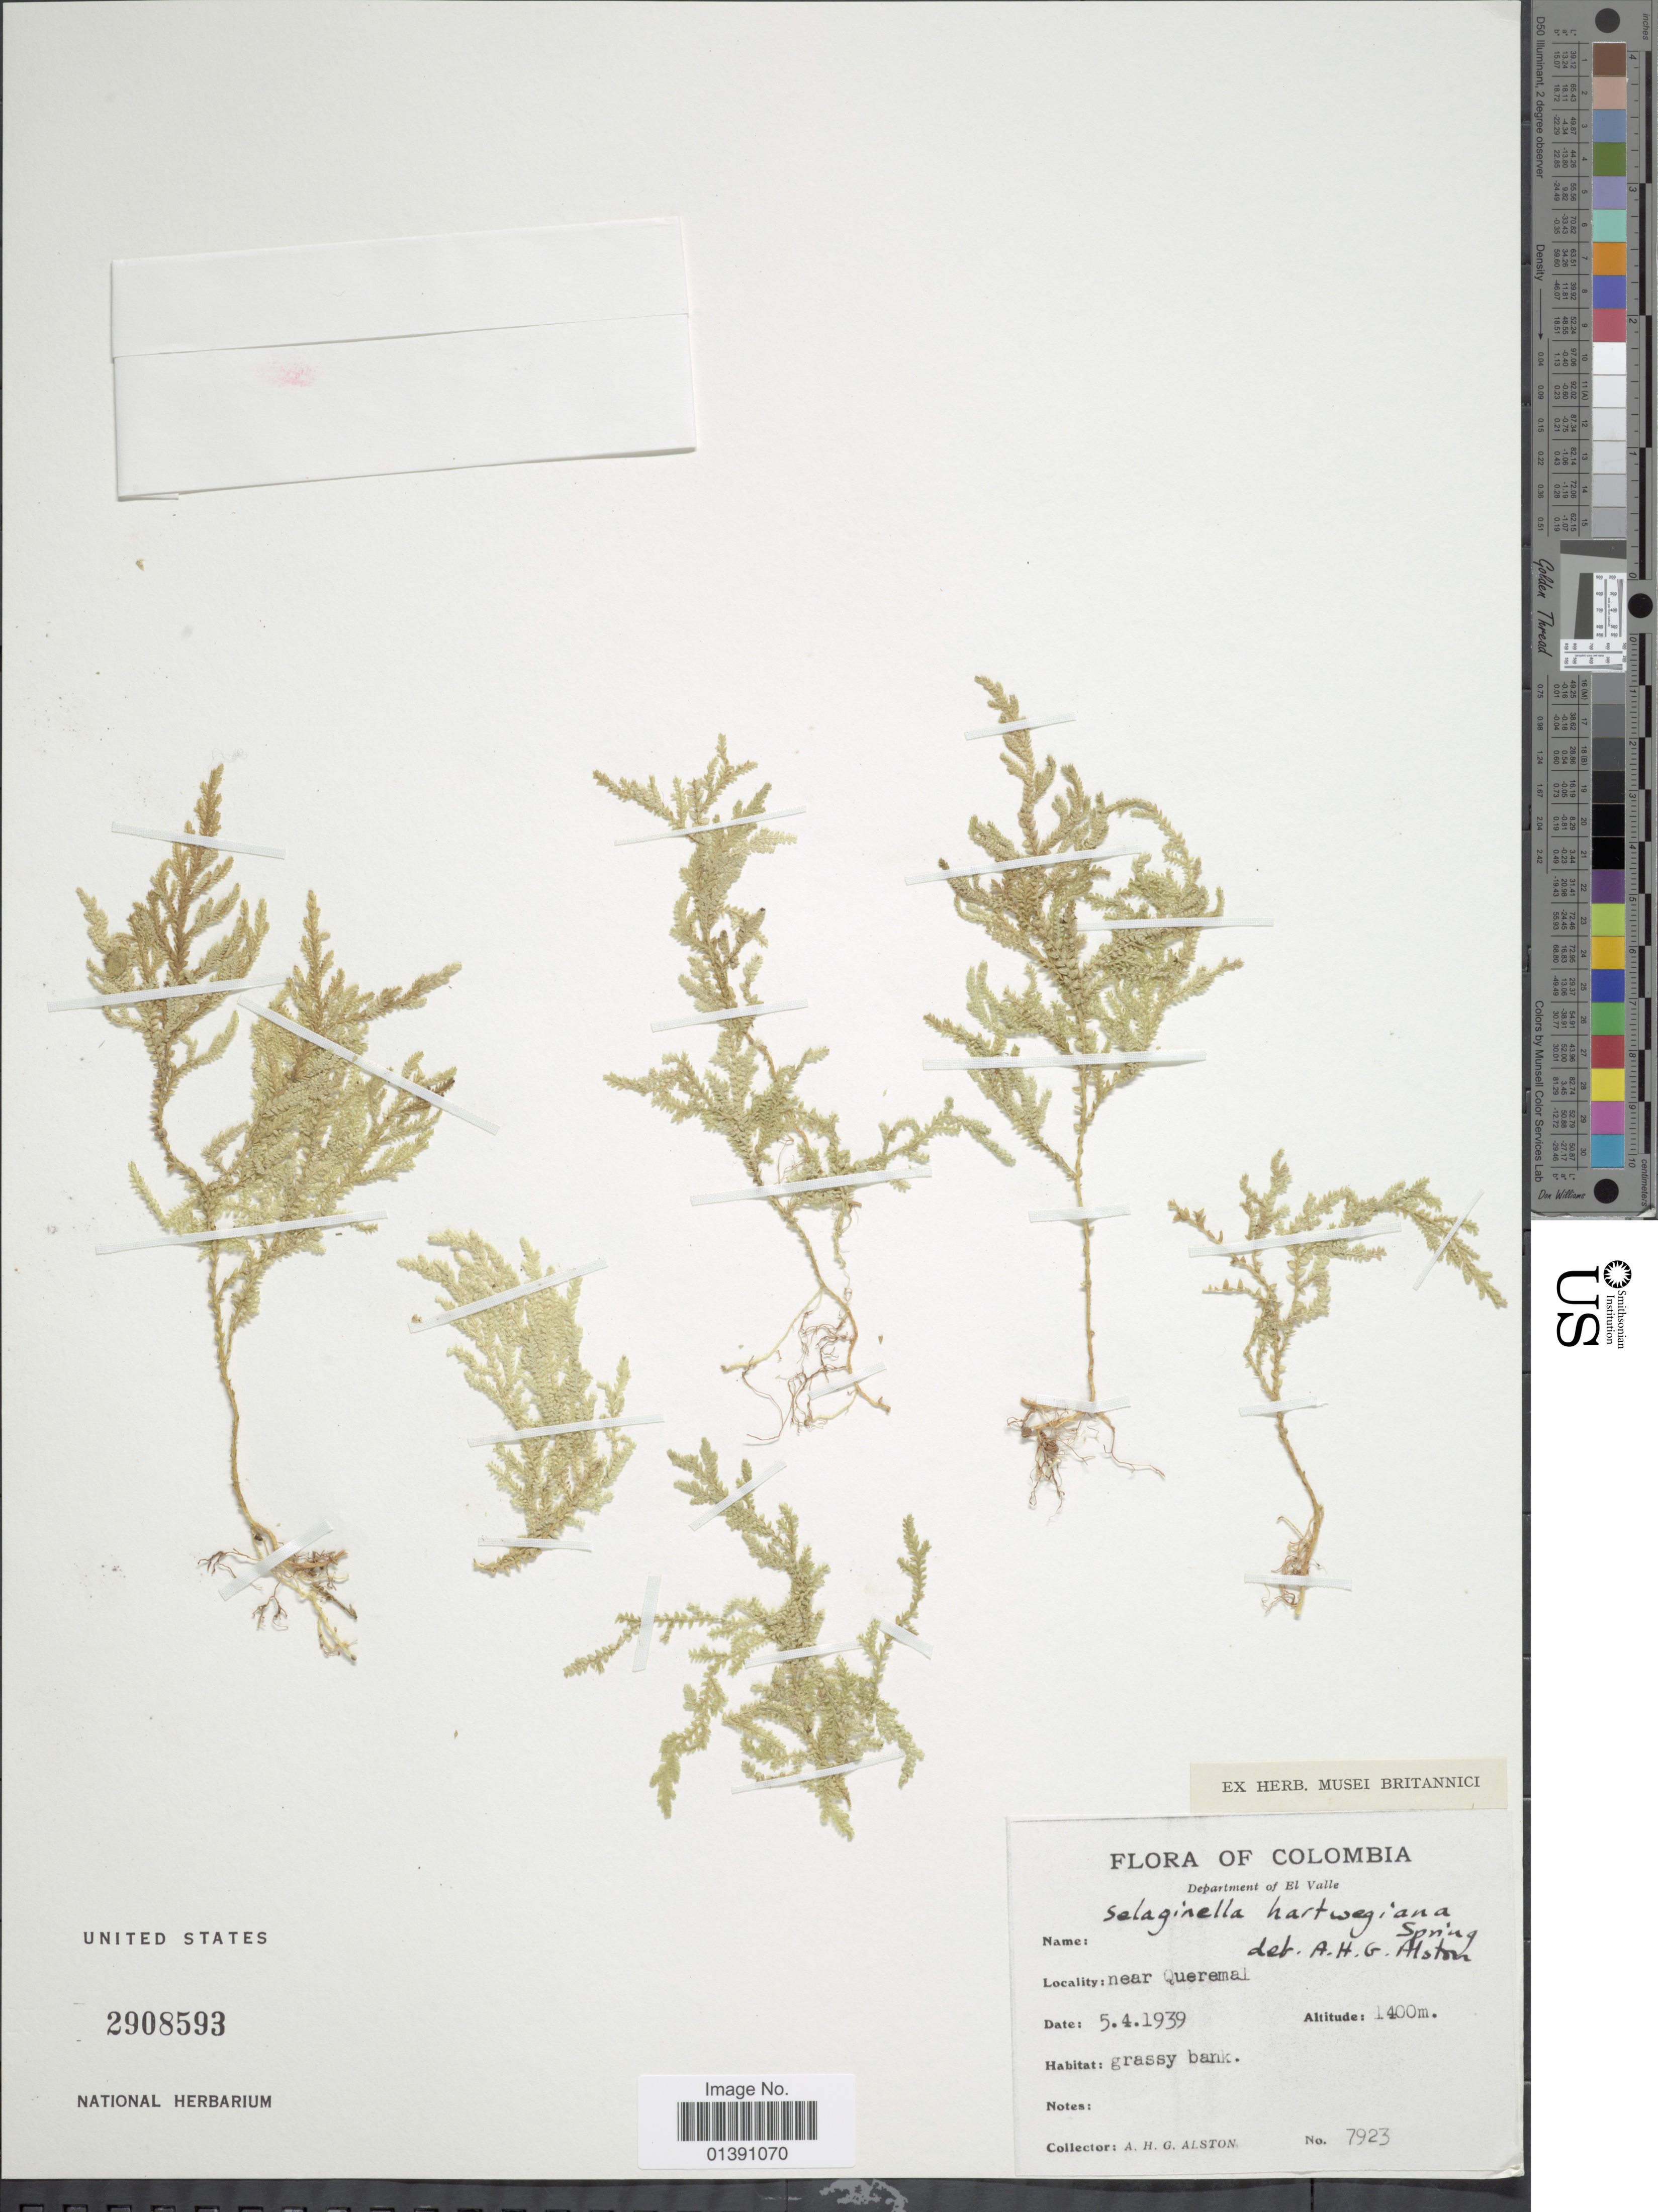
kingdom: Plantae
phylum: Tracheophyta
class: Lycopodiopsida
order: Selaginellales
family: Selaginellaceae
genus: Selaginella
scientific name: Selaginella hartwegiana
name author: Spring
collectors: A. H. Alston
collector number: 7923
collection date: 1939-04-05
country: Colombia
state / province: Valle del Cauca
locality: Department of El Valle, near Queremal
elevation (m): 1400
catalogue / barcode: US 2908593